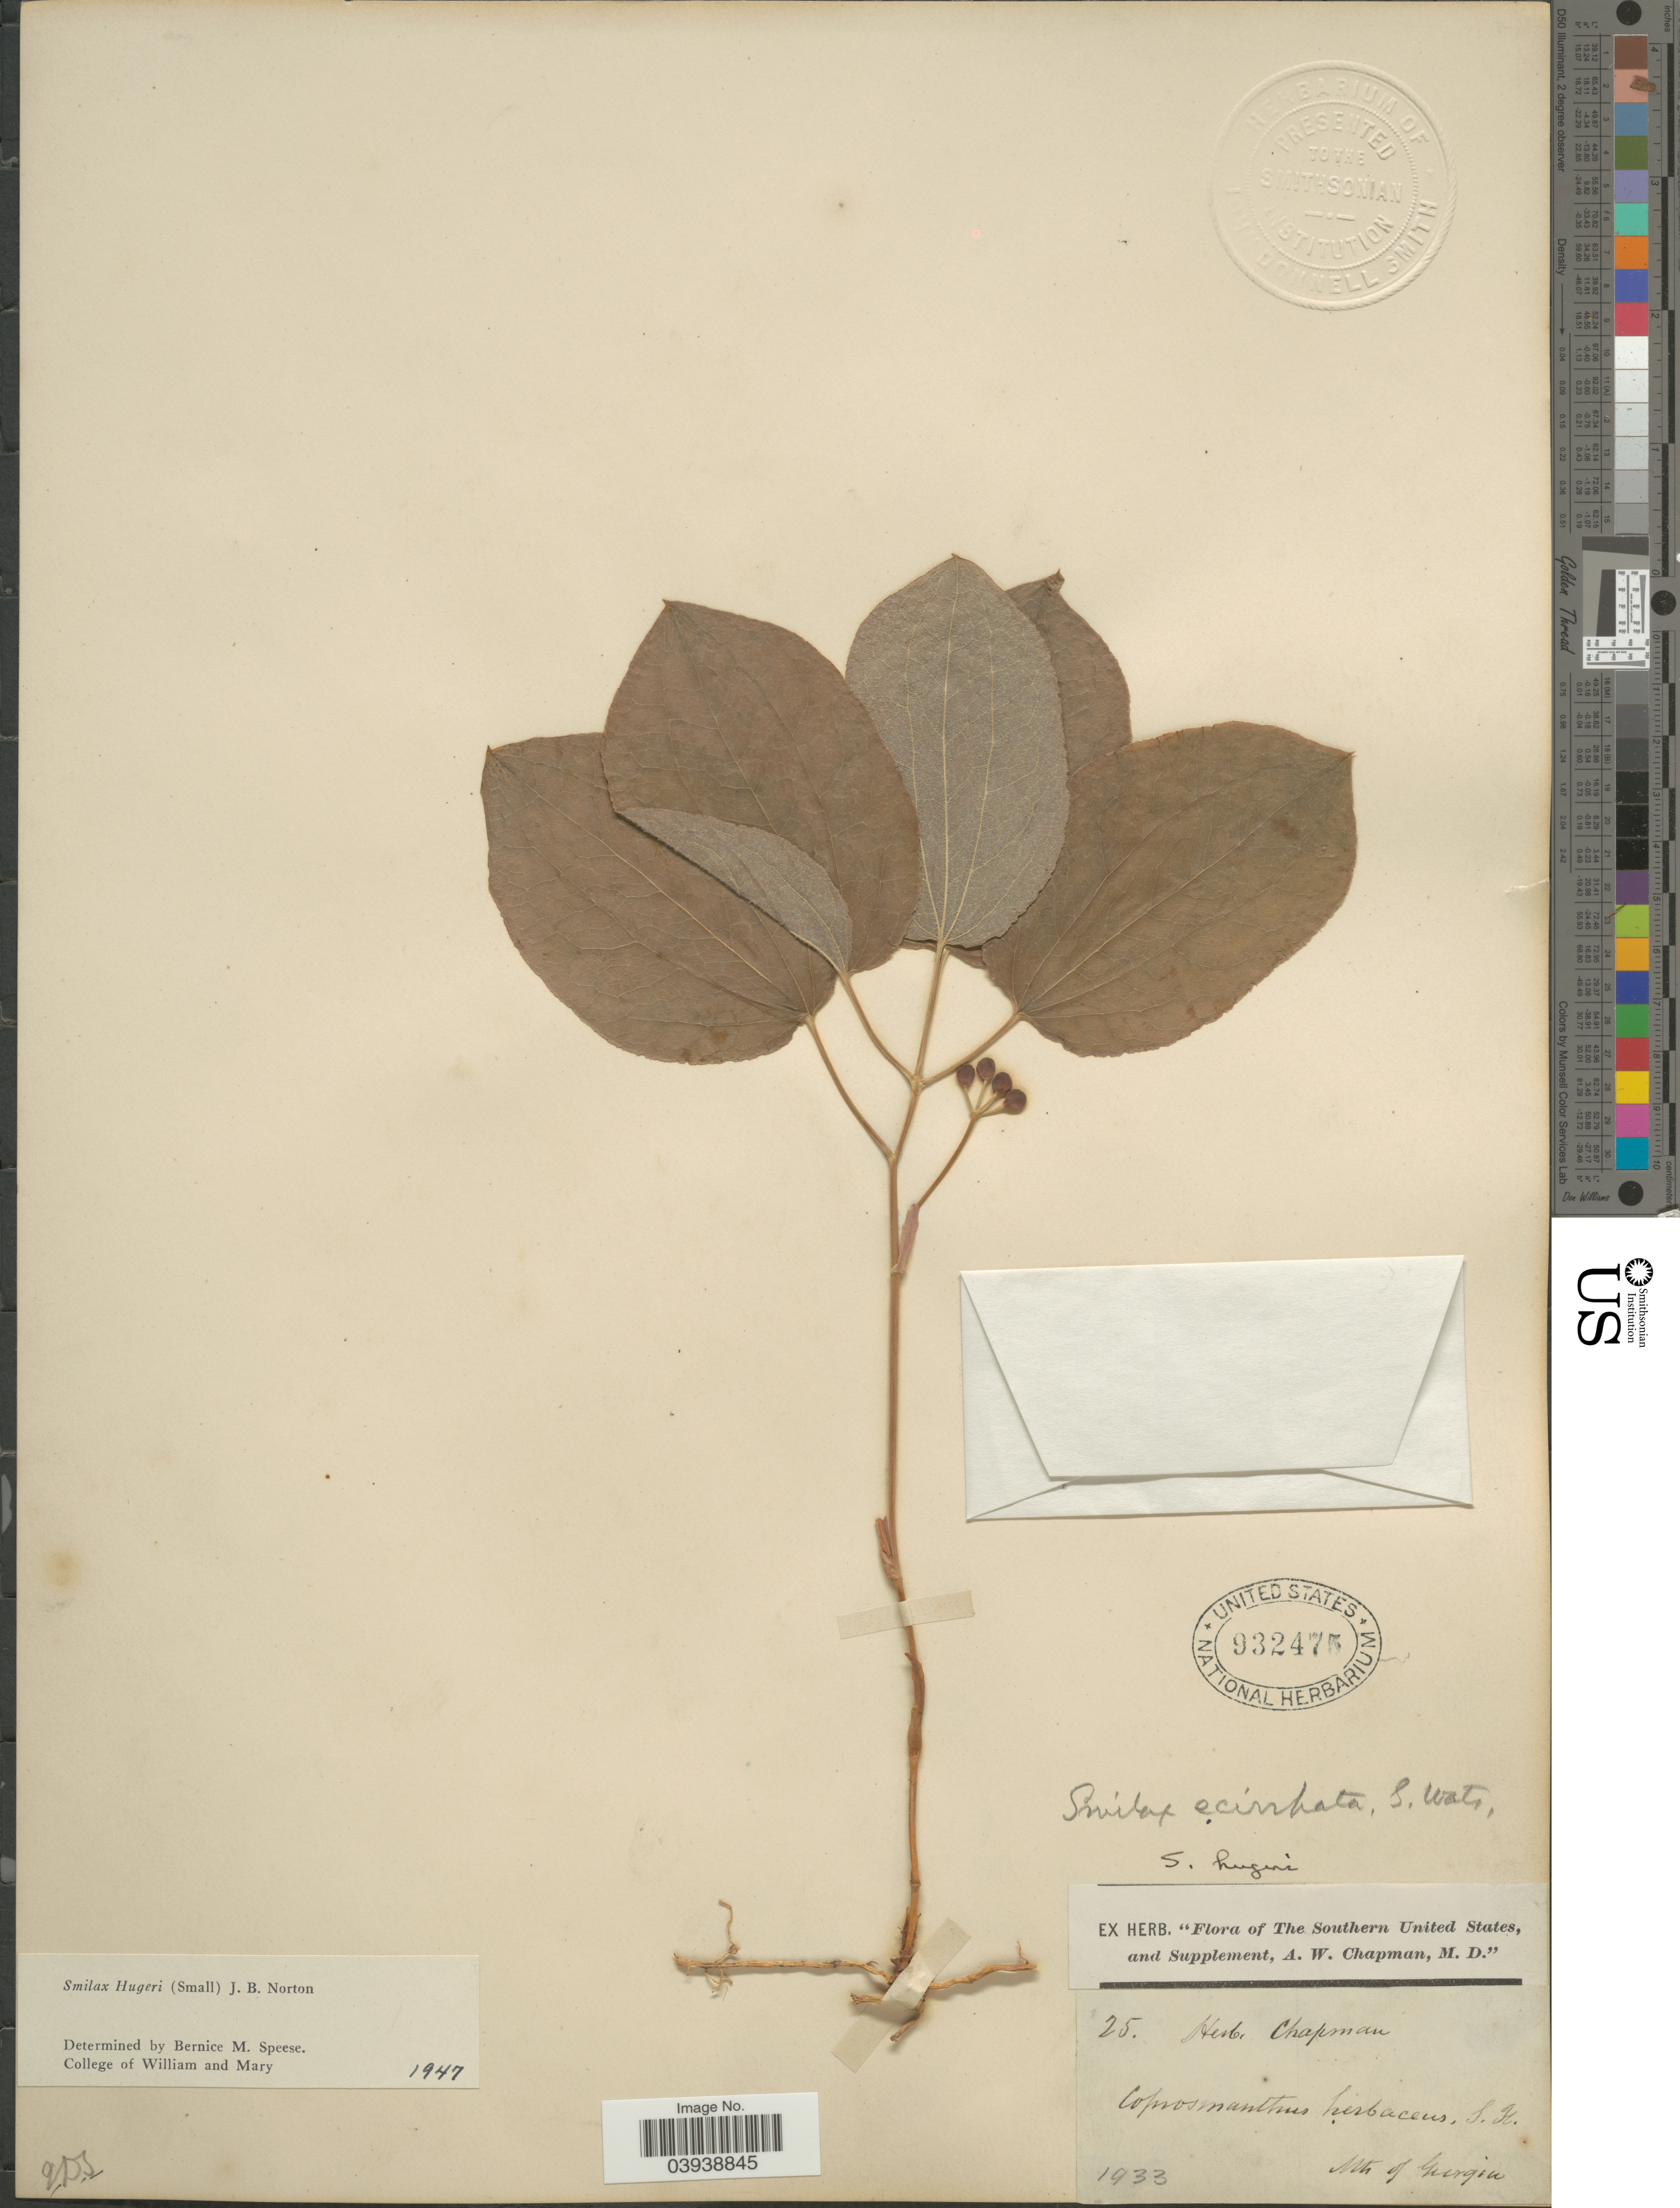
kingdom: Plantae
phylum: Tracheophyta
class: Liliopsida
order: Liliales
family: Smilacaceae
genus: Smilax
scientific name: Smilax hugeri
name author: J.B. Norton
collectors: ex herb. Chapman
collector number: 25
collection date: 1933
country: United States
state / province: Georgia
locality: The Southern United States. Mts of Georgia.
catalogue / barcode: US 932475